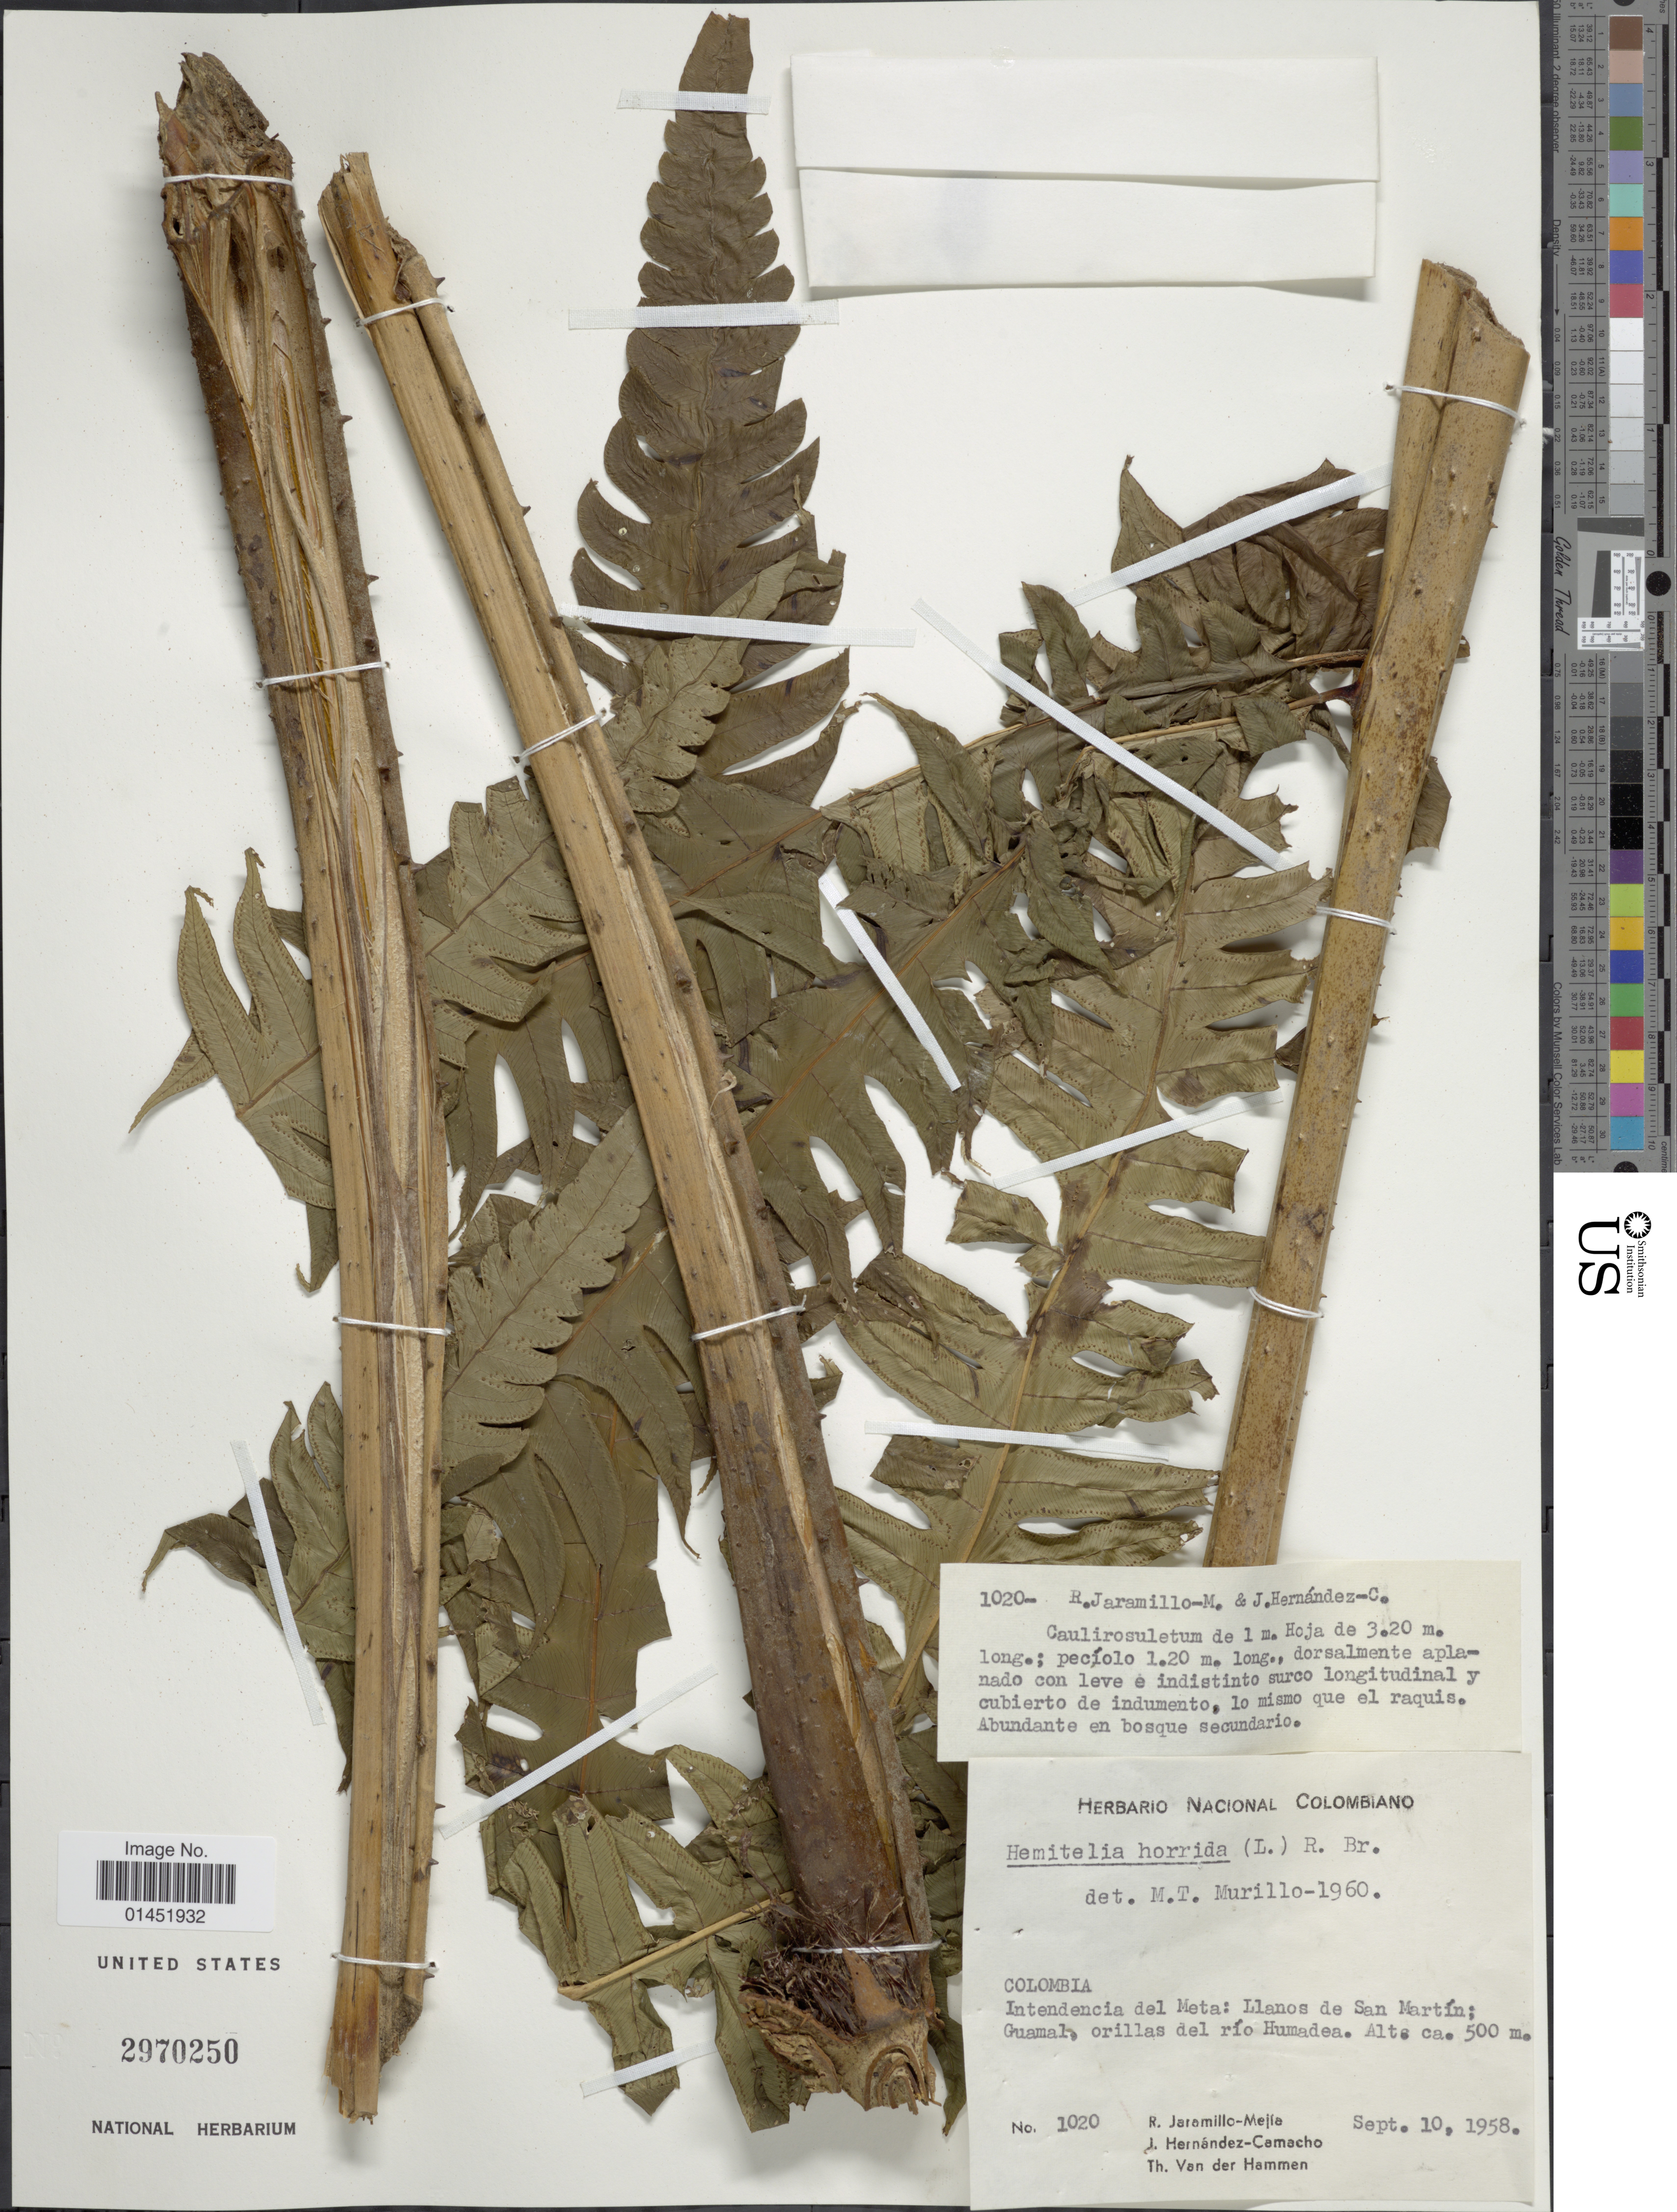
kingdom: Plantae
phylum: Tracheophyta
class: Polypodiopsida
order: Cyatheales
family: Cyatheaceae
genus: Cyathea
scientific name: Cyathea horrida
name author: (L.) Sm.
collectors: R. Jaramillo M., J. Hernández-Camacho & T. Hammen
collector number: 1020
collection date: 1958-09-10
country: Colombia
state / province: Meta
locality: Intendencia del Meta: Llanos de San Martín; Guamal, oriilas del río Humadea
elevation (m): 500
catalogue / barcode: US 2970250